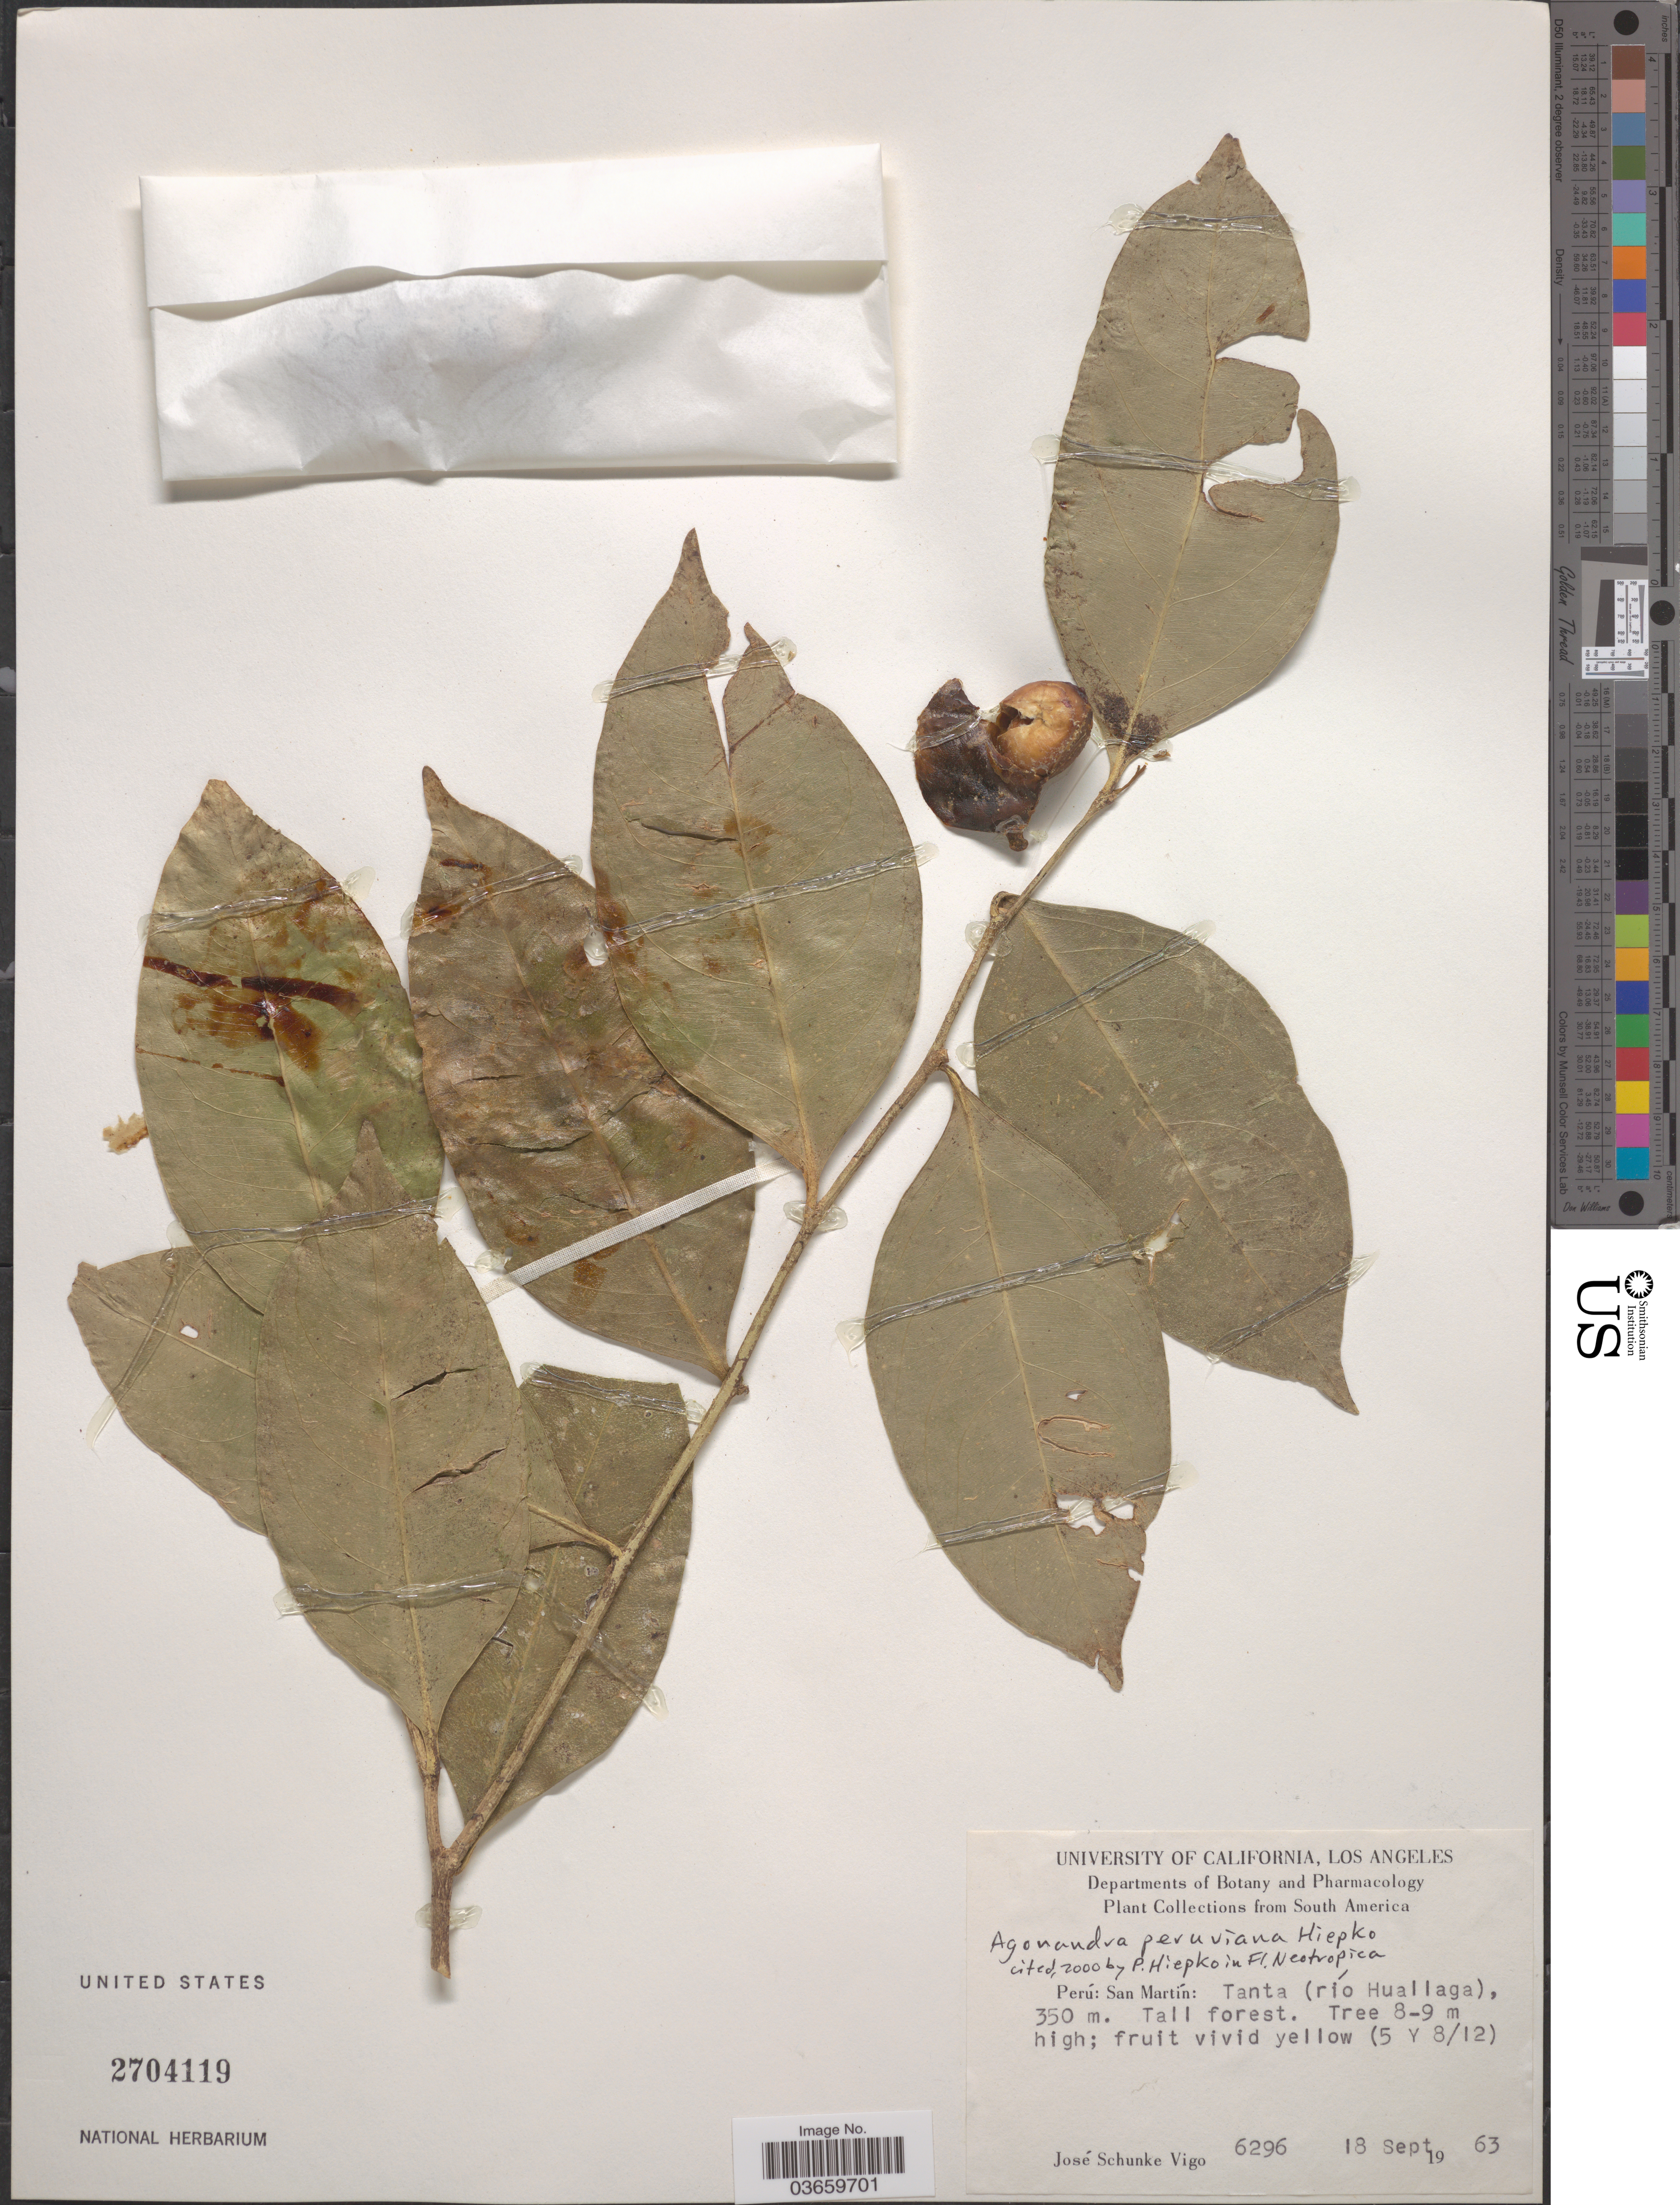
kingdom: Plantae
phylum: Tracheophyta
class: Magnoliopsida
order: Santalales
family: Opiliaceae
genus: Agonandra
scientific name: Agonandra peruviana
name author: Hiepko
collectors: J. Schunke Vigo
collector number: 6296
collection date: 1963-09-18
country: Peru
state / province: San Martín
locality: Tanta (río Huallaga).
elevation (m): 350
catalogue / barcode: US 2704119